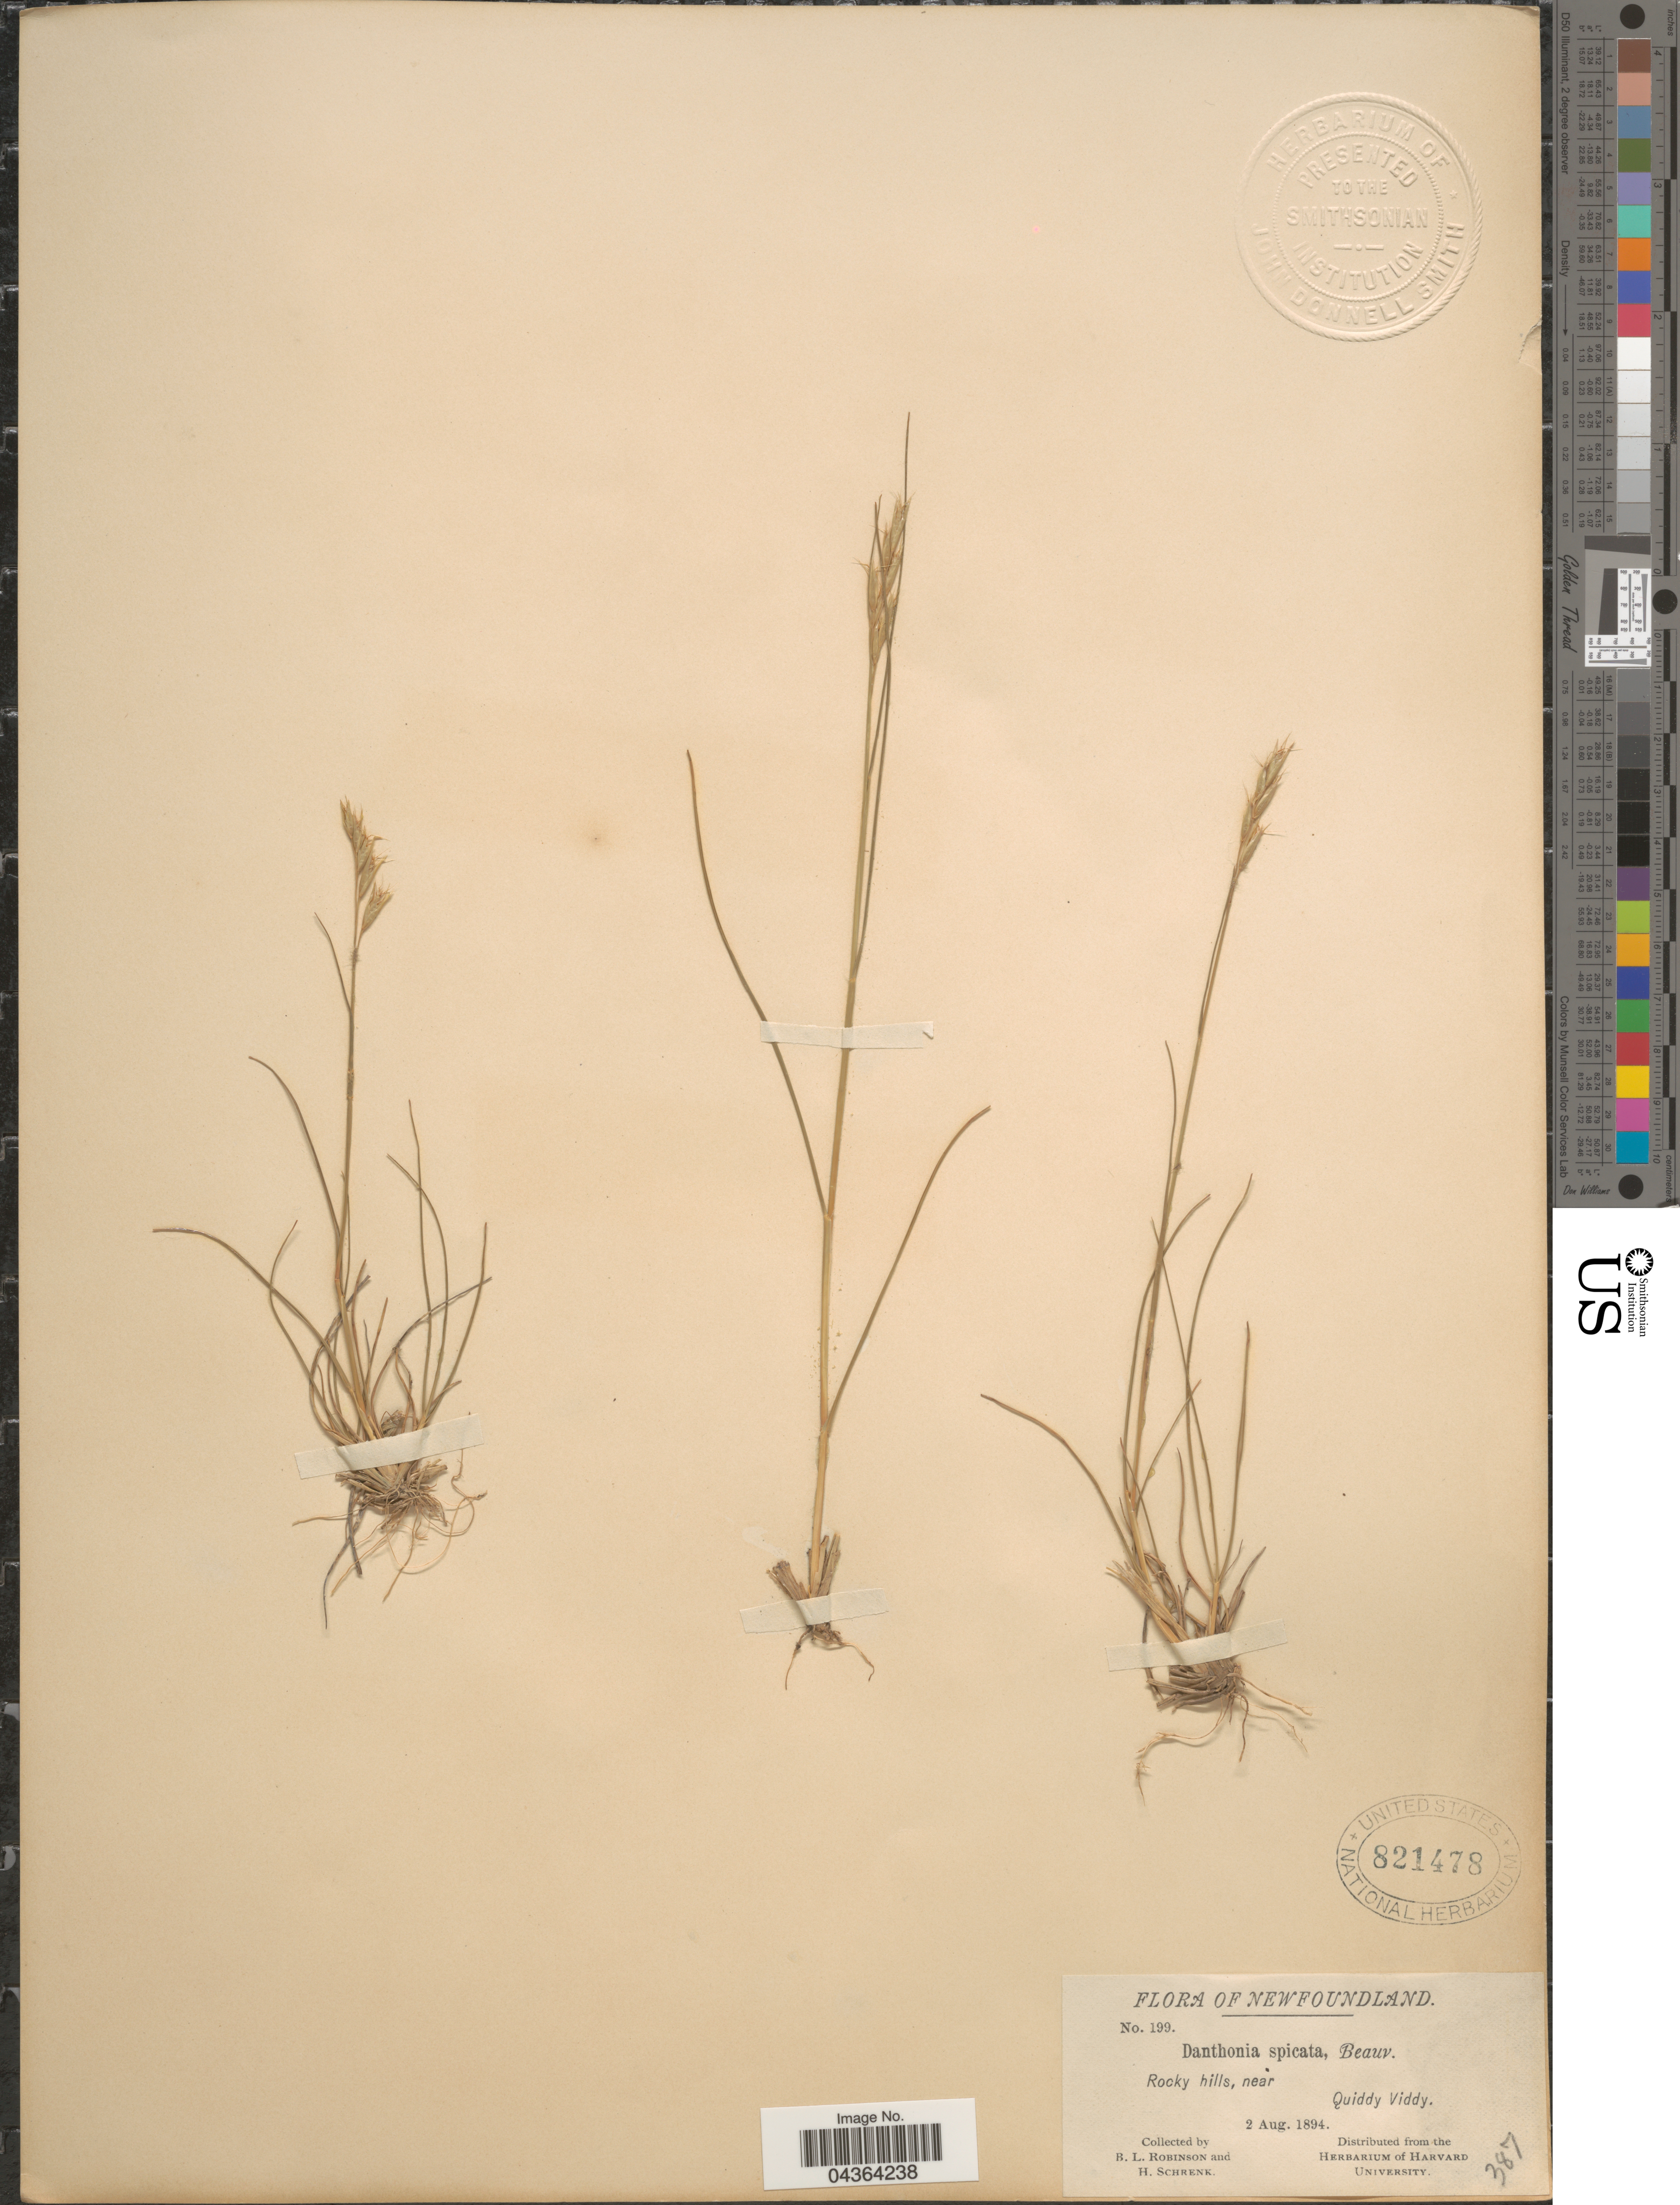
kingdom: Plantae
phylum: Tracheophyta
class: Liliopsida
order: Poales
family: Poaceae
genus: Danthonia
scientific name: Danthonia spicata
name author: (L.) P. Beauv. ex Roem. & Schult.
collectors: B. L. Robinson & H. Schrenk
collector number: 199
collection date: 1894-08-02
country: Canada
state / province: Newfoundland and Labrador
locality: Rocky hills, near Quiddy Viddy.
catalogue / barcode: US 821478